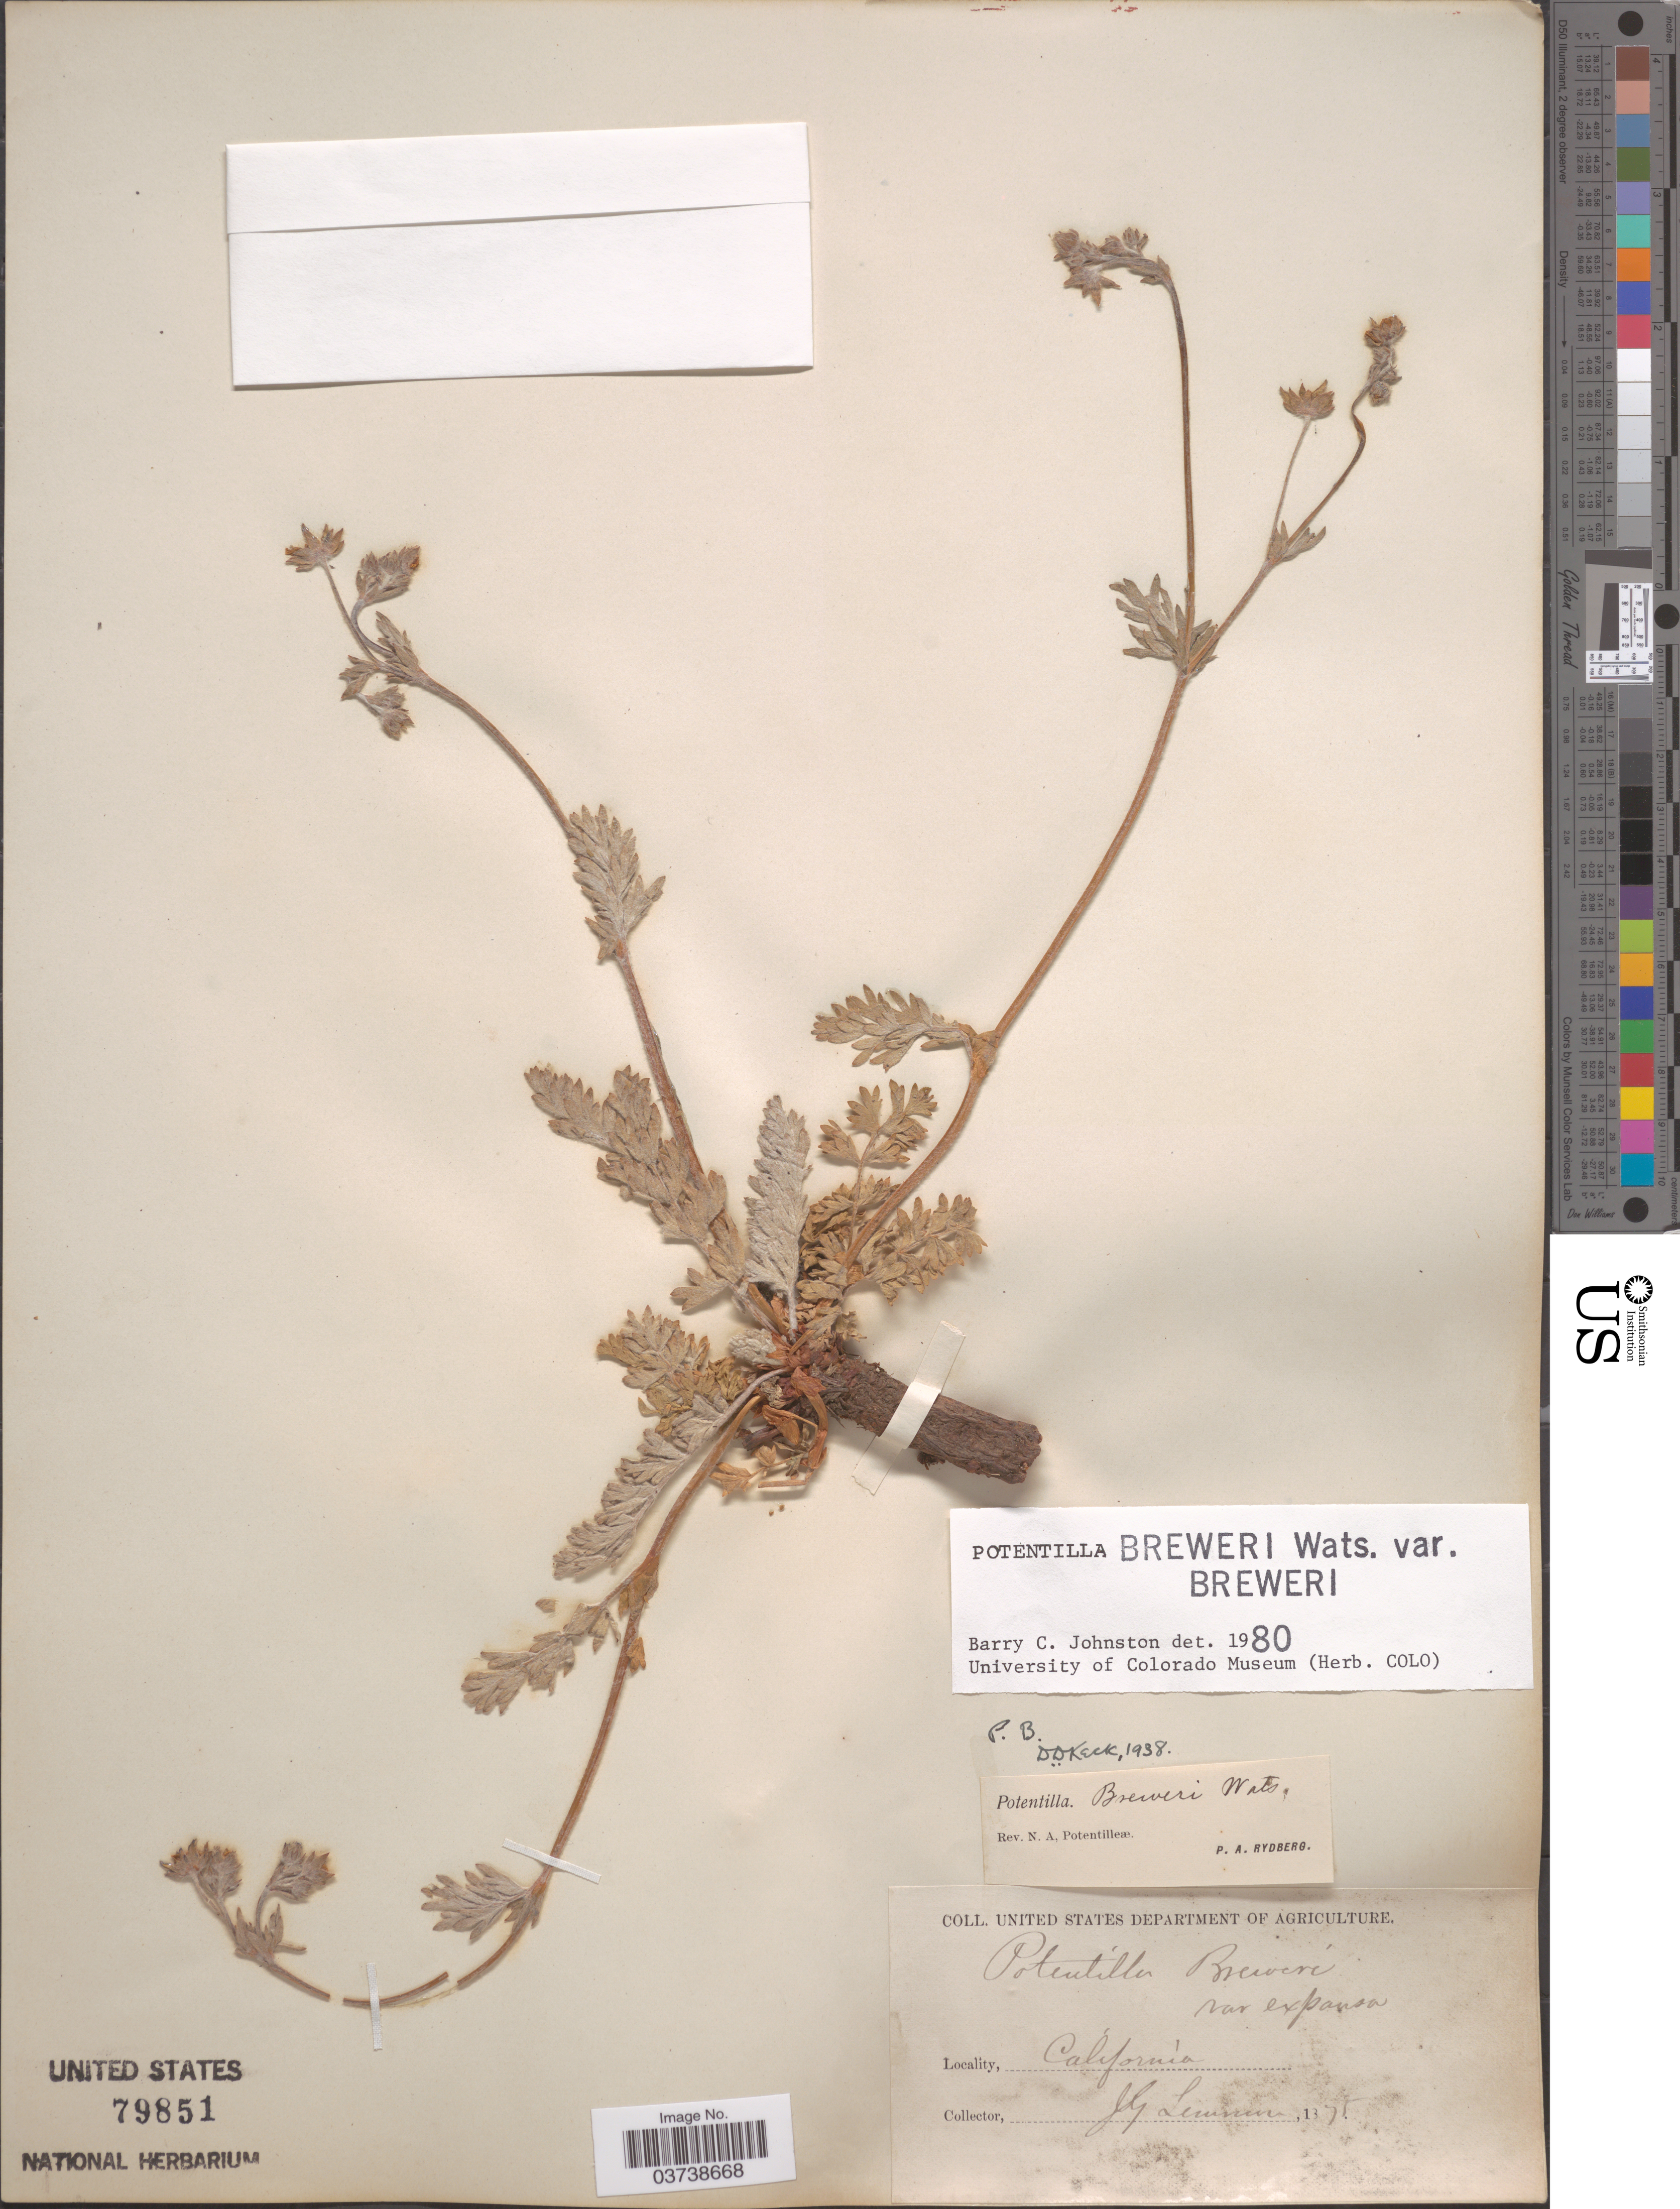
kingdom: Plantae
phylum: Tracheophyta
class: Magnoliopsida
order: Rosales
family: Rosaceae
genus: Potentilla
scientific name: Potentilla breweri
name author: S. Watson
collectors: J. Lemmon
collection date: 1875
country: United States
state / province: California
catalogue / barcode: US 79851